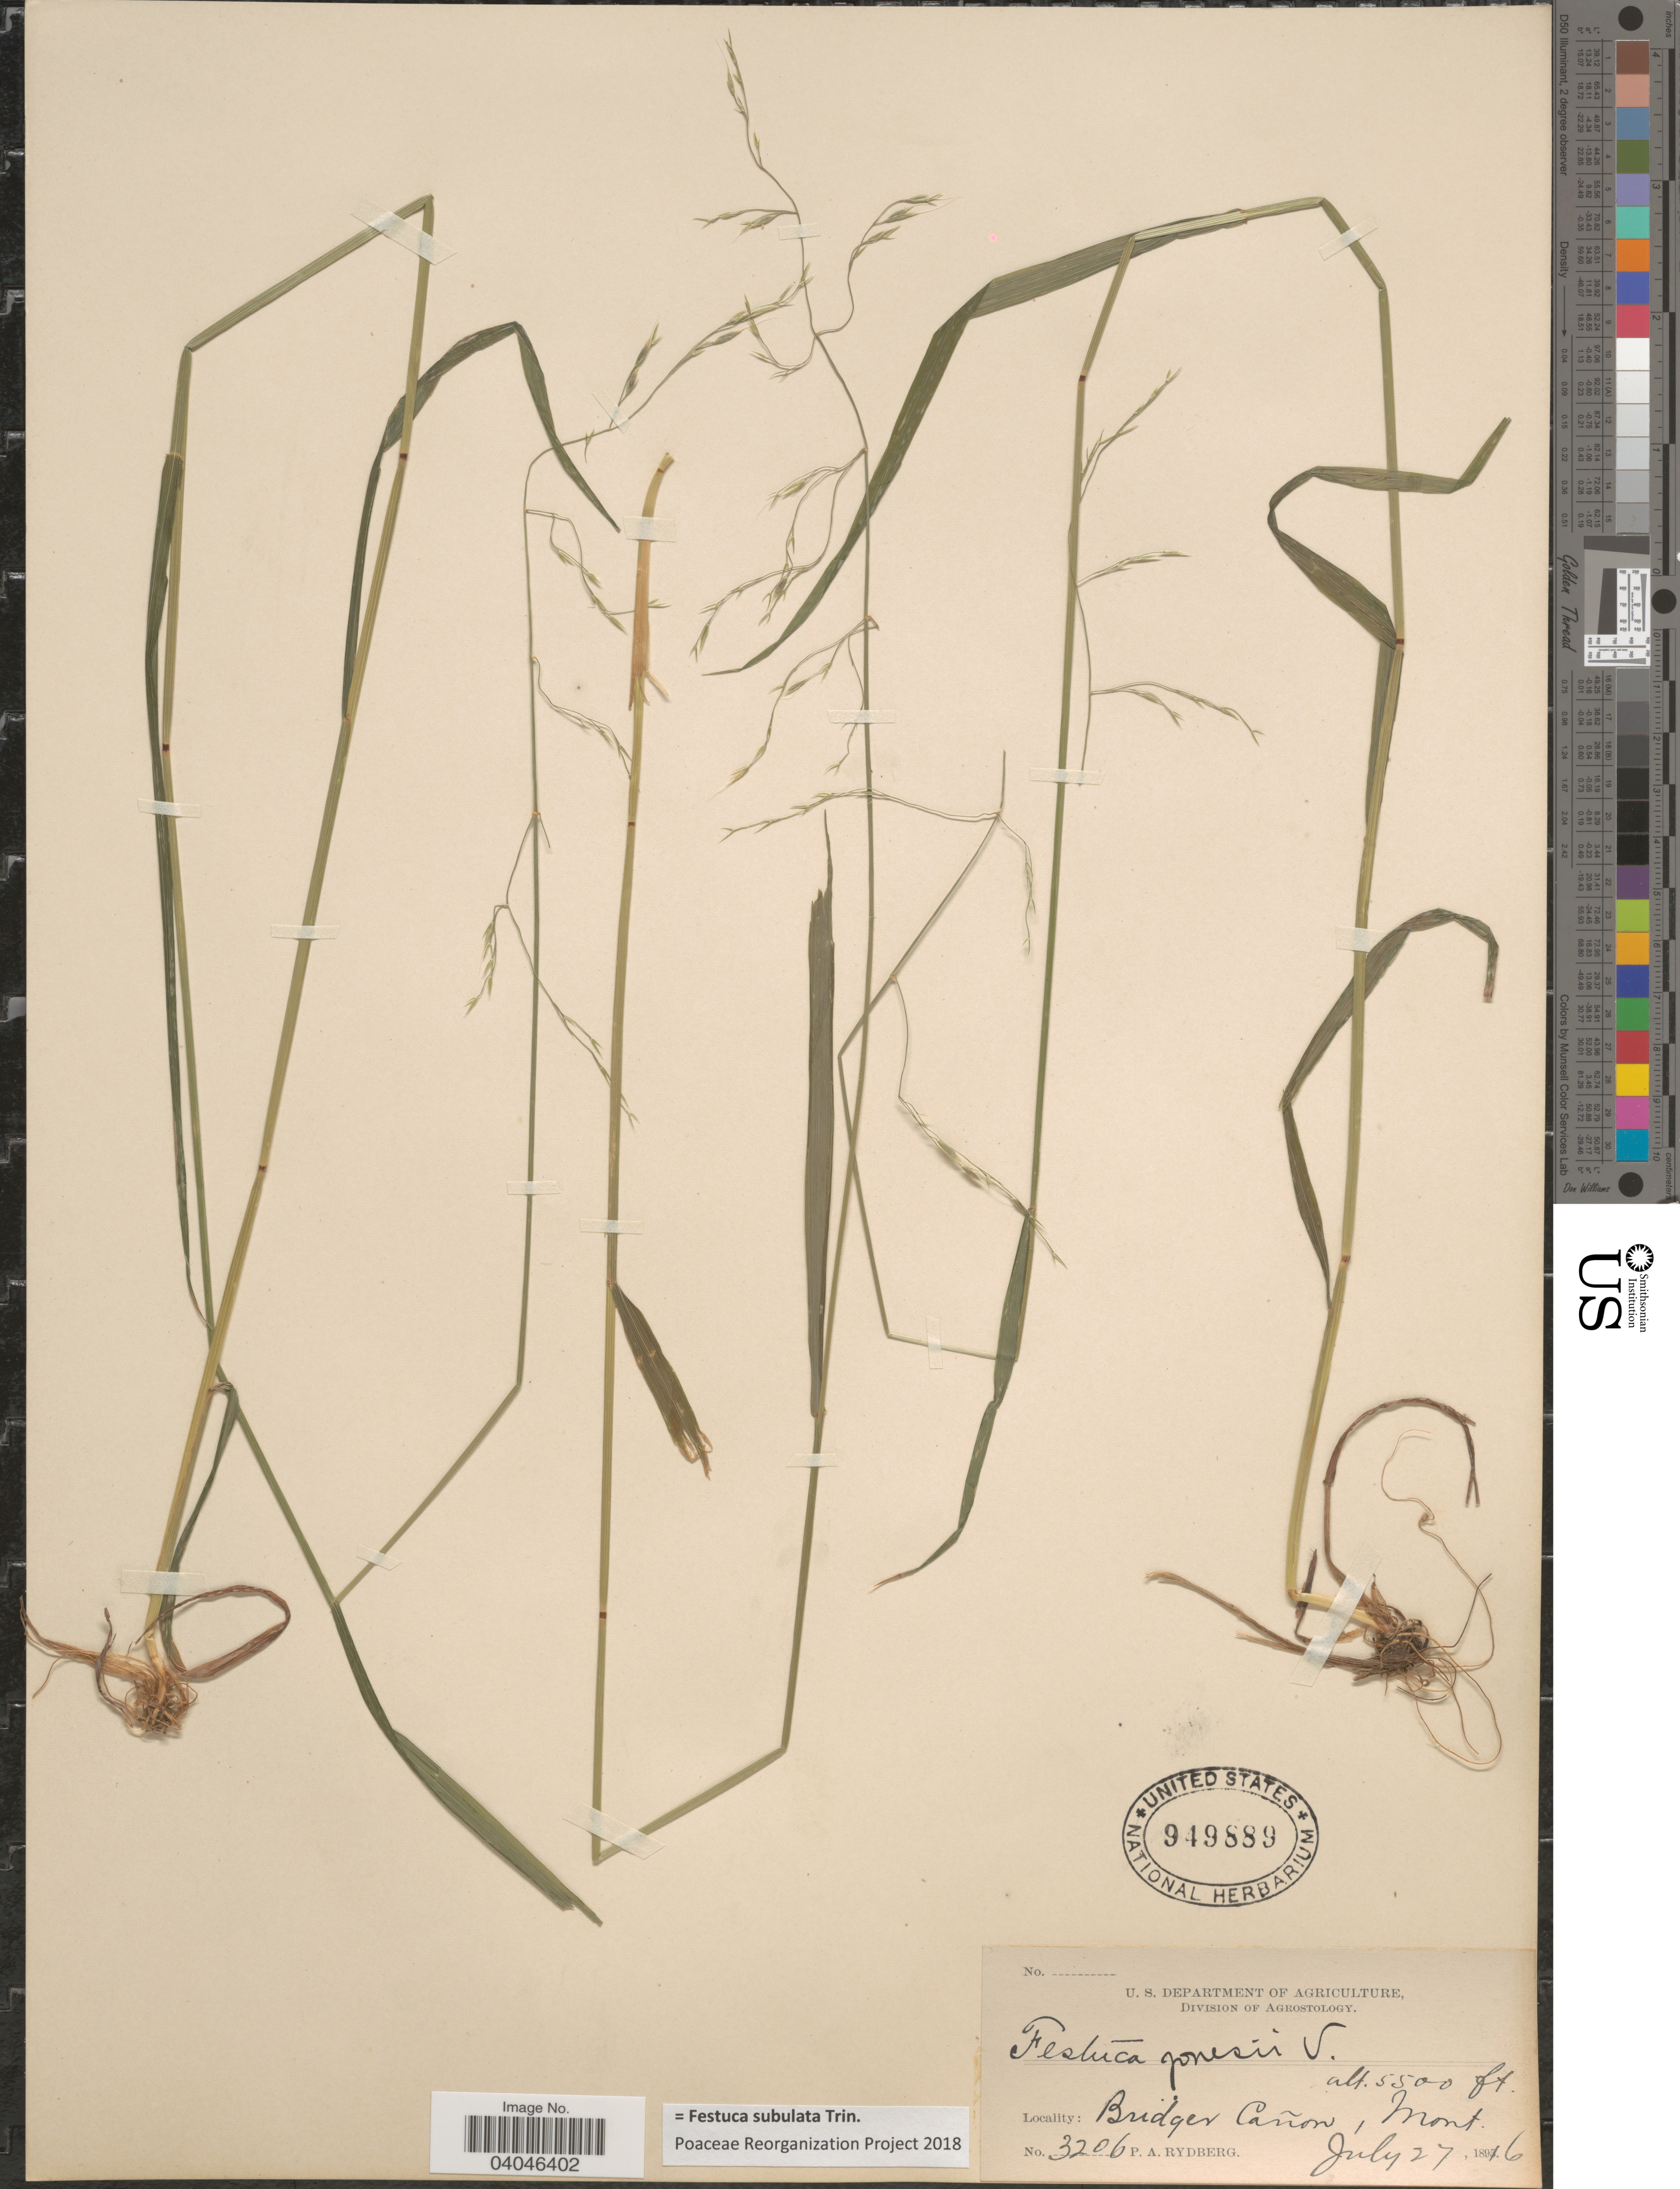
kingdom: Plantae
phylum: Tracheophyta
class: Liliopsida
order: Poales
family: Poaceae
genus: Festuca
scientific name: Festuca subulata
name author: Trin.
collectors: P. A. Rydberg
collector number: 3206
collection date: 1896-07-27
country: United States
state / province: Montana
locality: Bridger Cañon.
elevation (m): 1676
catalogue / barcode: US 949889